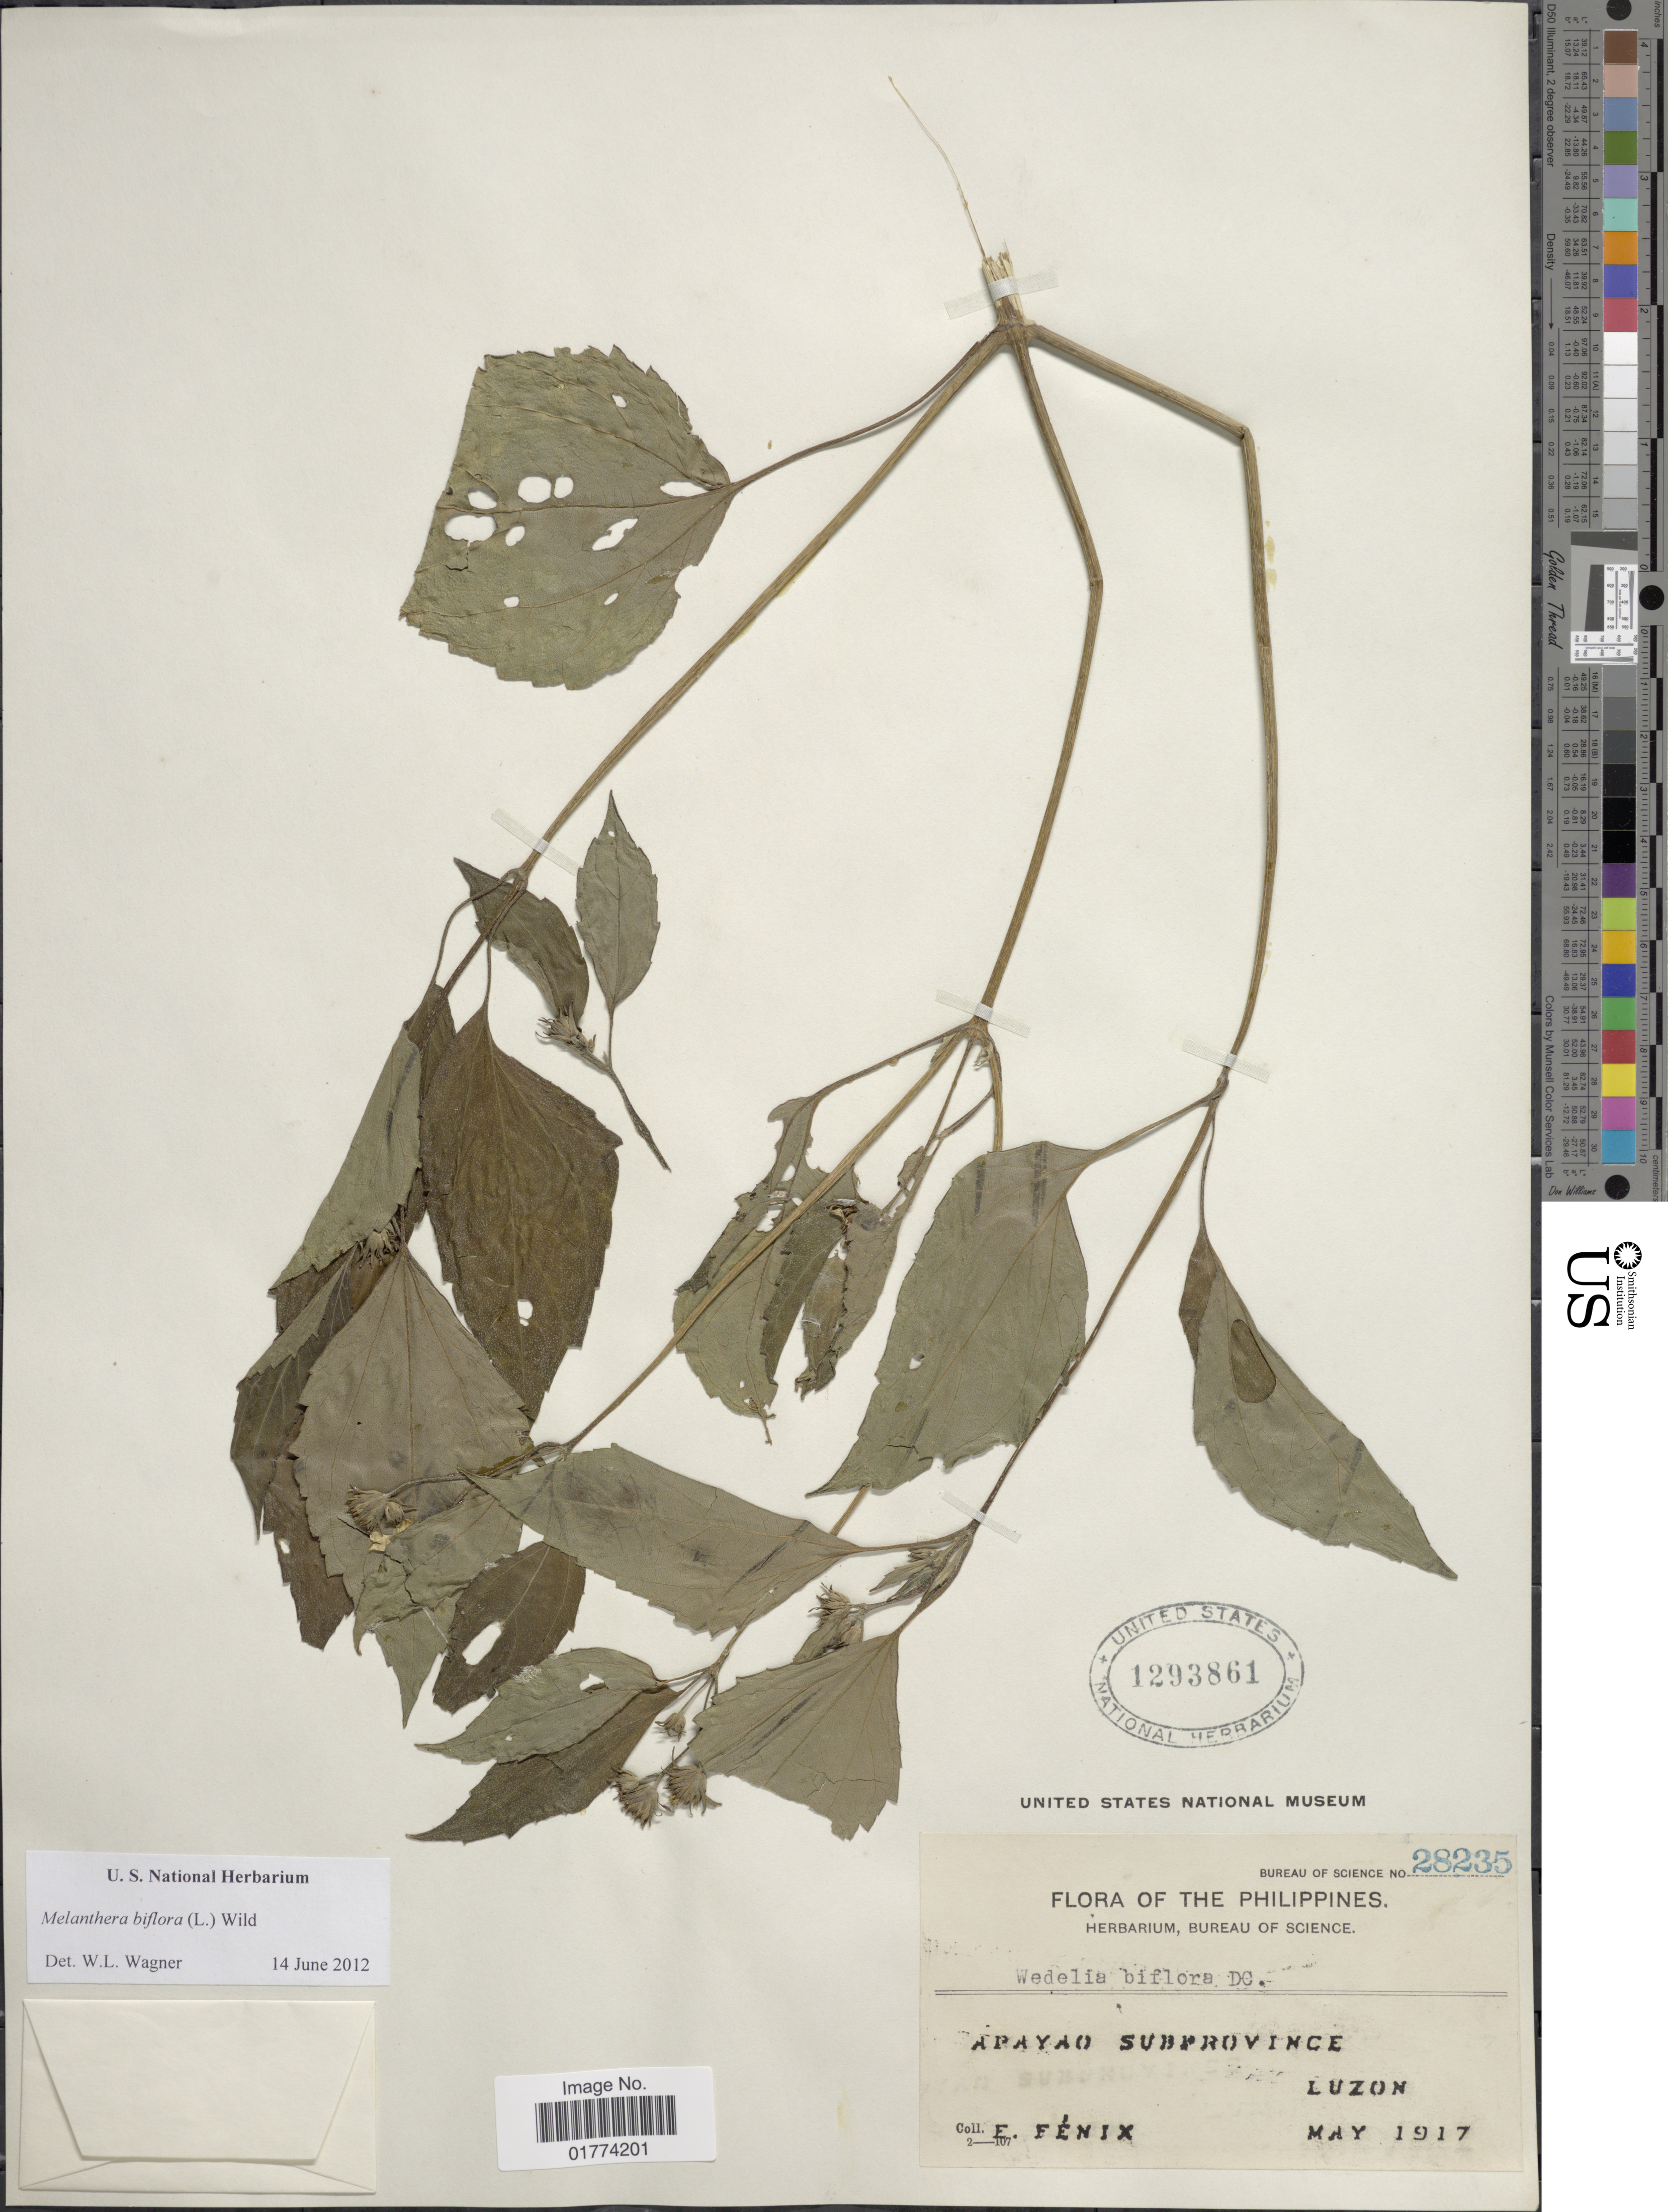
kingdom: Plantae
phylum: Tracheophyta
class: Magnoliopsida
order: Asterales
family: Asteraceae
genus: Wollastonia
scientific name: Wollastonia biflora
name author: (L.) DC.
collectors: E. Fenix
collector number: Bureau of Science 28235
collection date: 1917-05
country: Philippines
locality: Apayao Subprovince, Luzon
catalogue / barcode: US 1293861